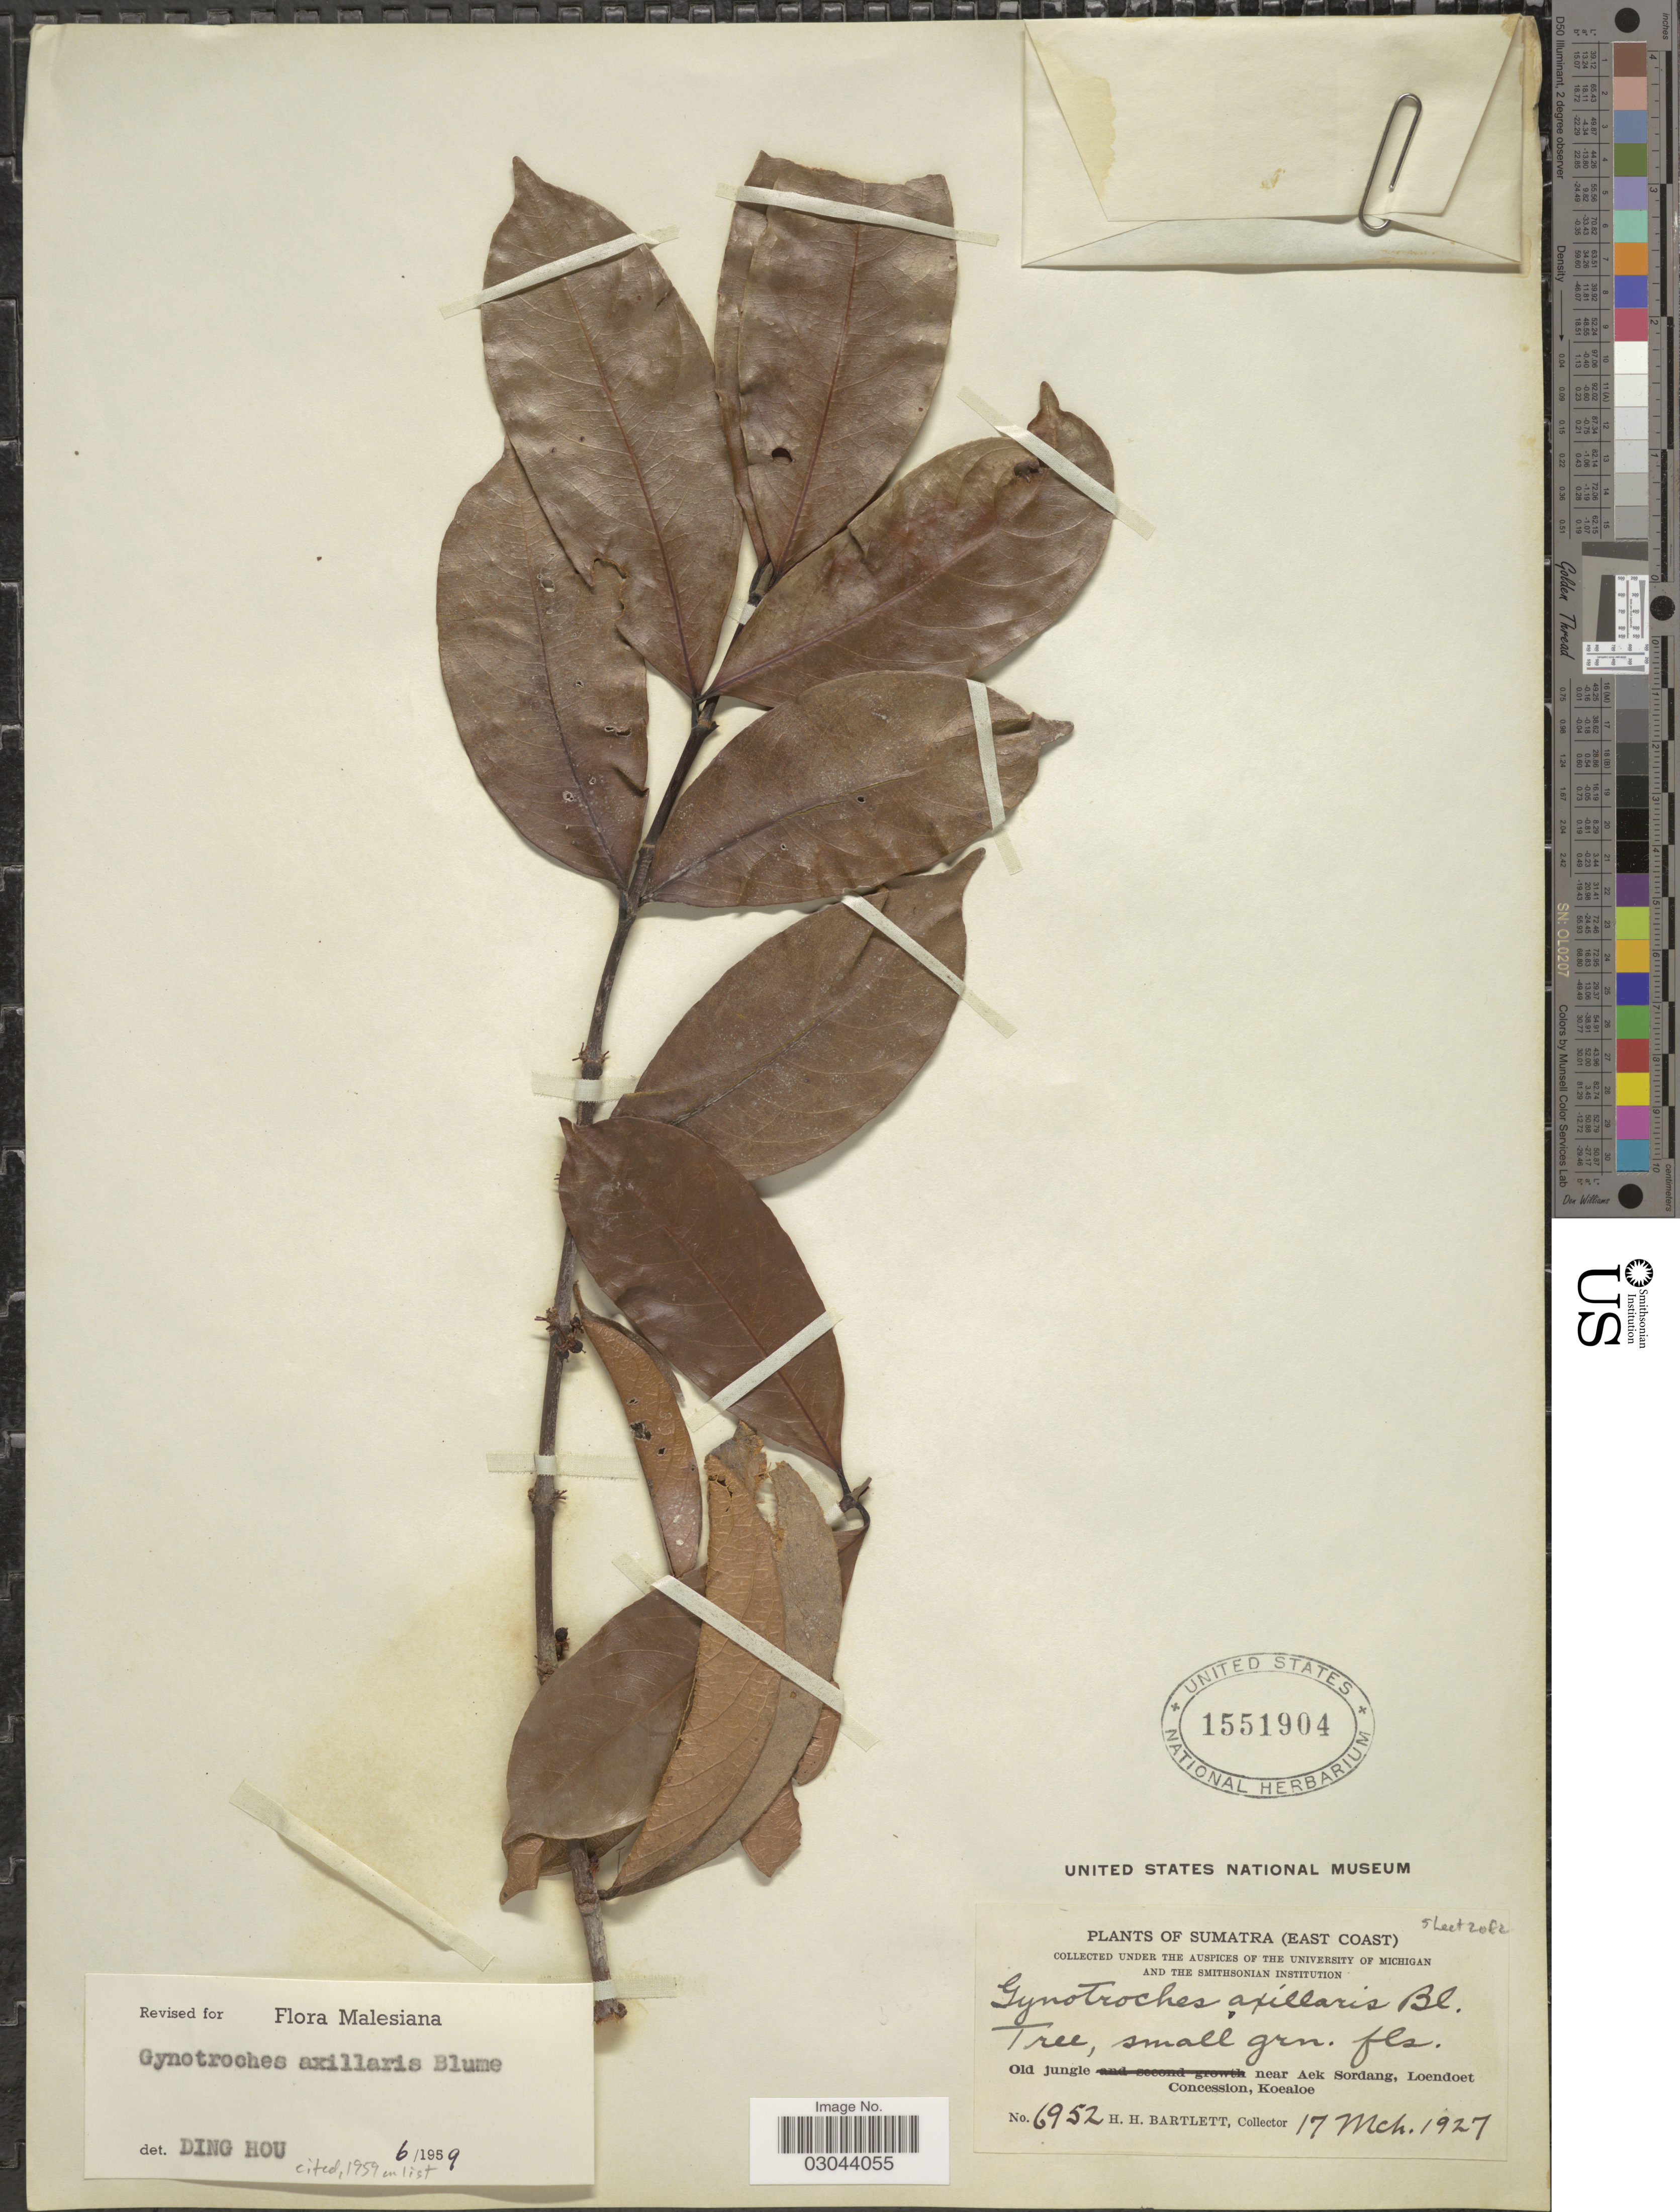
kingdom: Plantae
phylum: Tracheophyta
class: Magnoliopsida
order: Malpighiales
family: Rhizophoraceae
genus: Gynotroches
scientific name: Gynotroches axillaris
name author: Blume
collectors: H. H. Bartlett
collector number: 6952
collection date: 1927-03-17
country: Indonesia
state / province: Sumatra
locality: (East Coast). Old jungle near Aek Sordang, Loendoet Concession, Koealoe.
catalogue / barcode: US 1551904